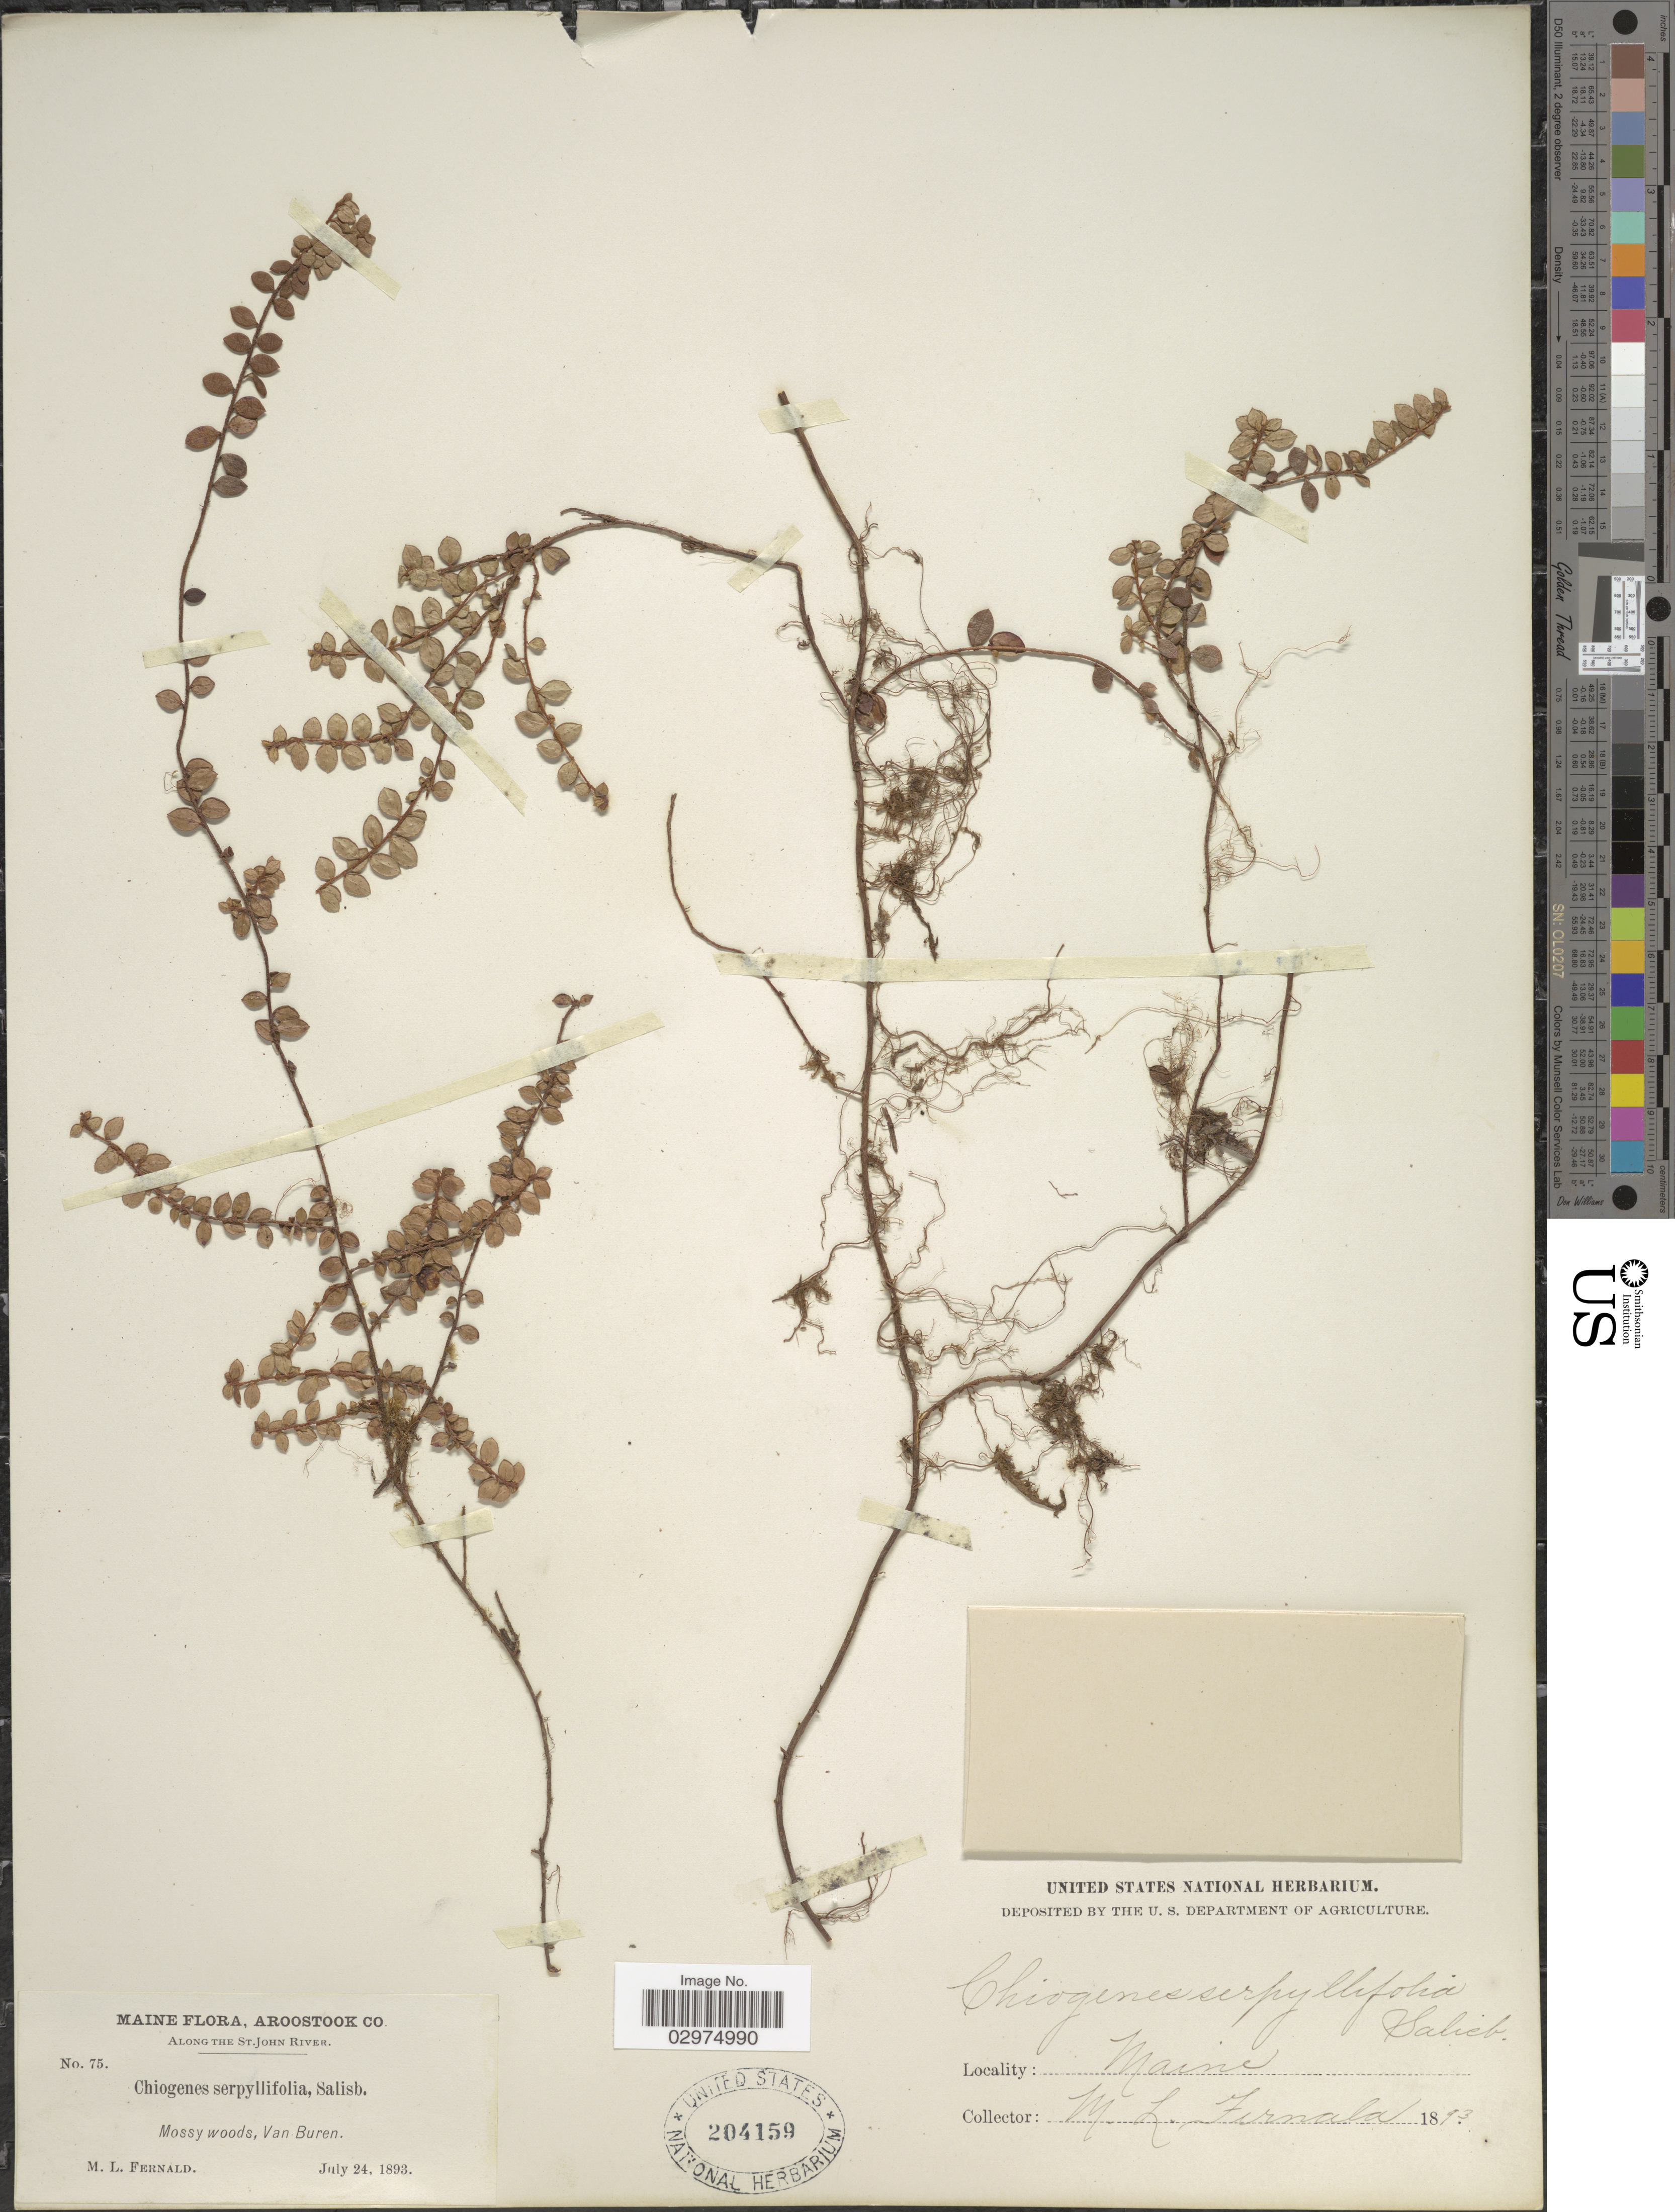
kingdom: Plantae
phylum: Tracheophyta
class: Magnoliopsida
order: Ericales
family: Ericaceae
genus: Gaultheria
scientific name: Gaultheria hispidula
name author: (L.) Muhl. ex Bigelow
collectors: M. L. Fernald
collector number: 75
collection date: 1893-07-24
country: United States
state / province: Maine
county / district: Aroostook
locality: Along the St. John River, Van Buren.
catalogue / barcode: US 204159